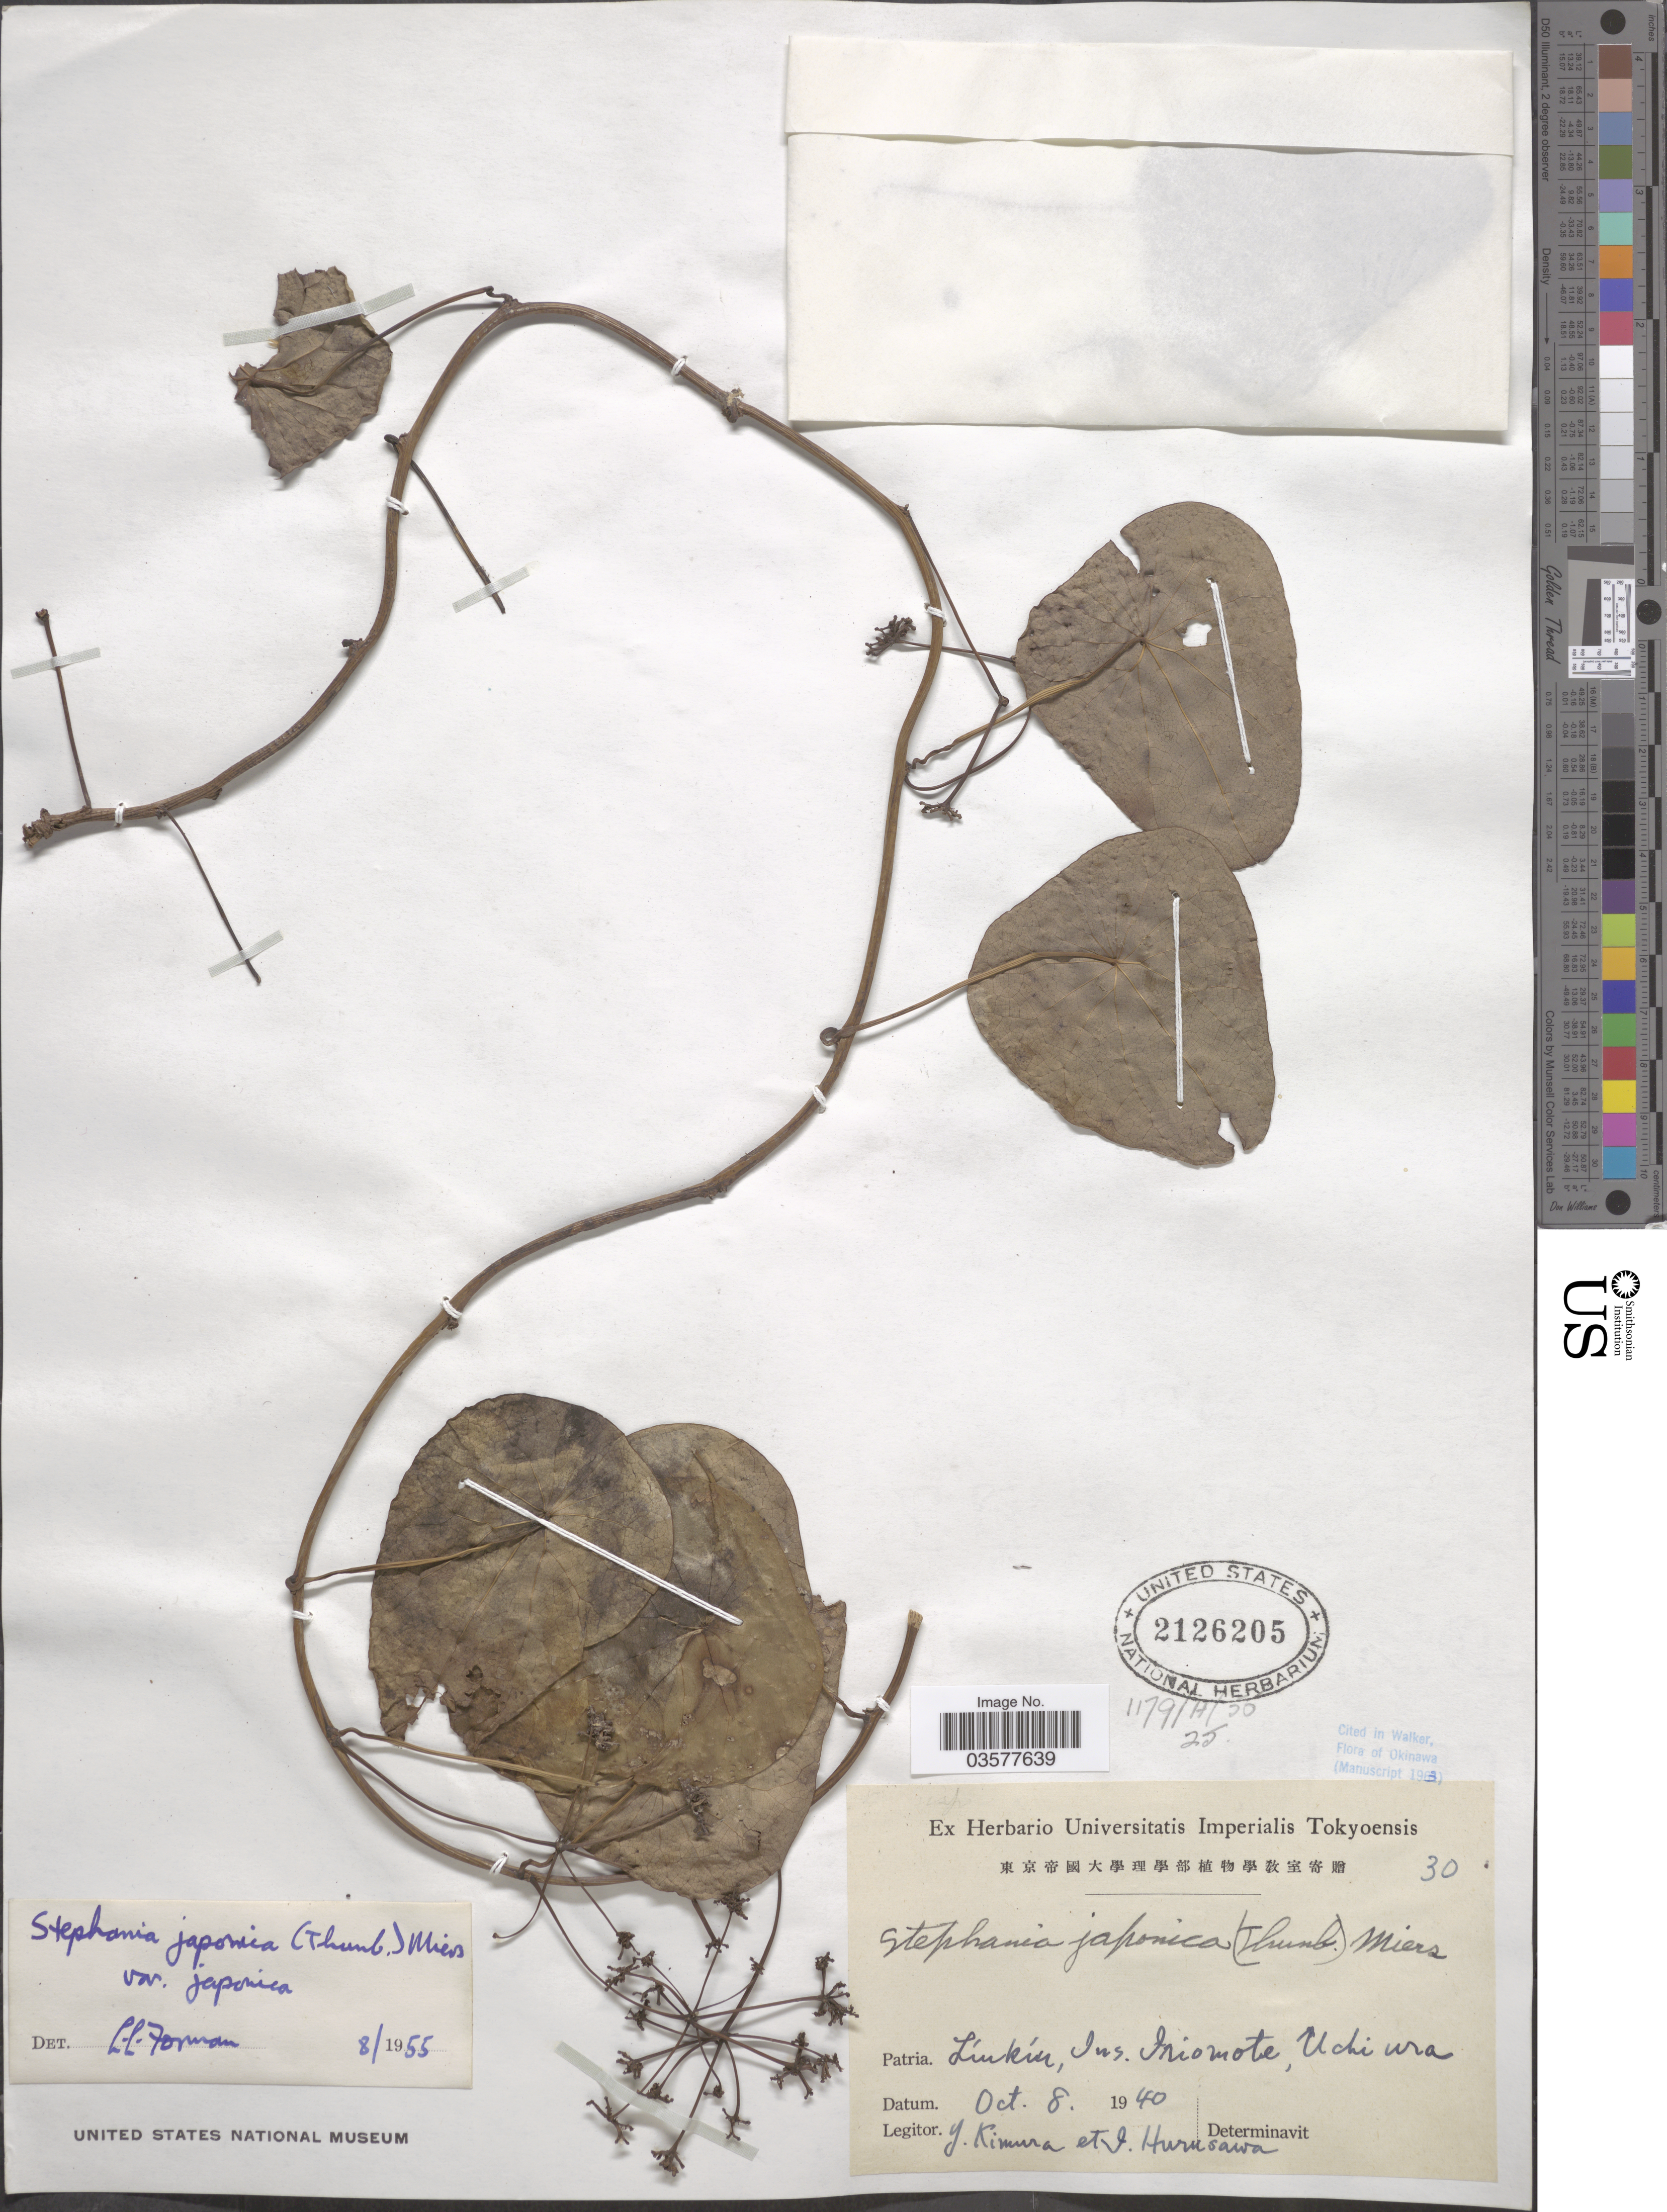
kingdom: Plantae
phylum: Tracheophyta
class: Magnoliopsida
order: Ranunculales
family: Menispermaceae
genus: Stephania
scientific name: Stephania japonica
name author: (Thunb.) Miers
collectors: Y. Kimura & I. Hurusawa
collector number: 30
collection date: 1940-10-08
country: Japan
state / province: Okinawa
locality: Liukiu, Ins. Iriomote, Uchiura.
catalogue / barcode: US 2126205